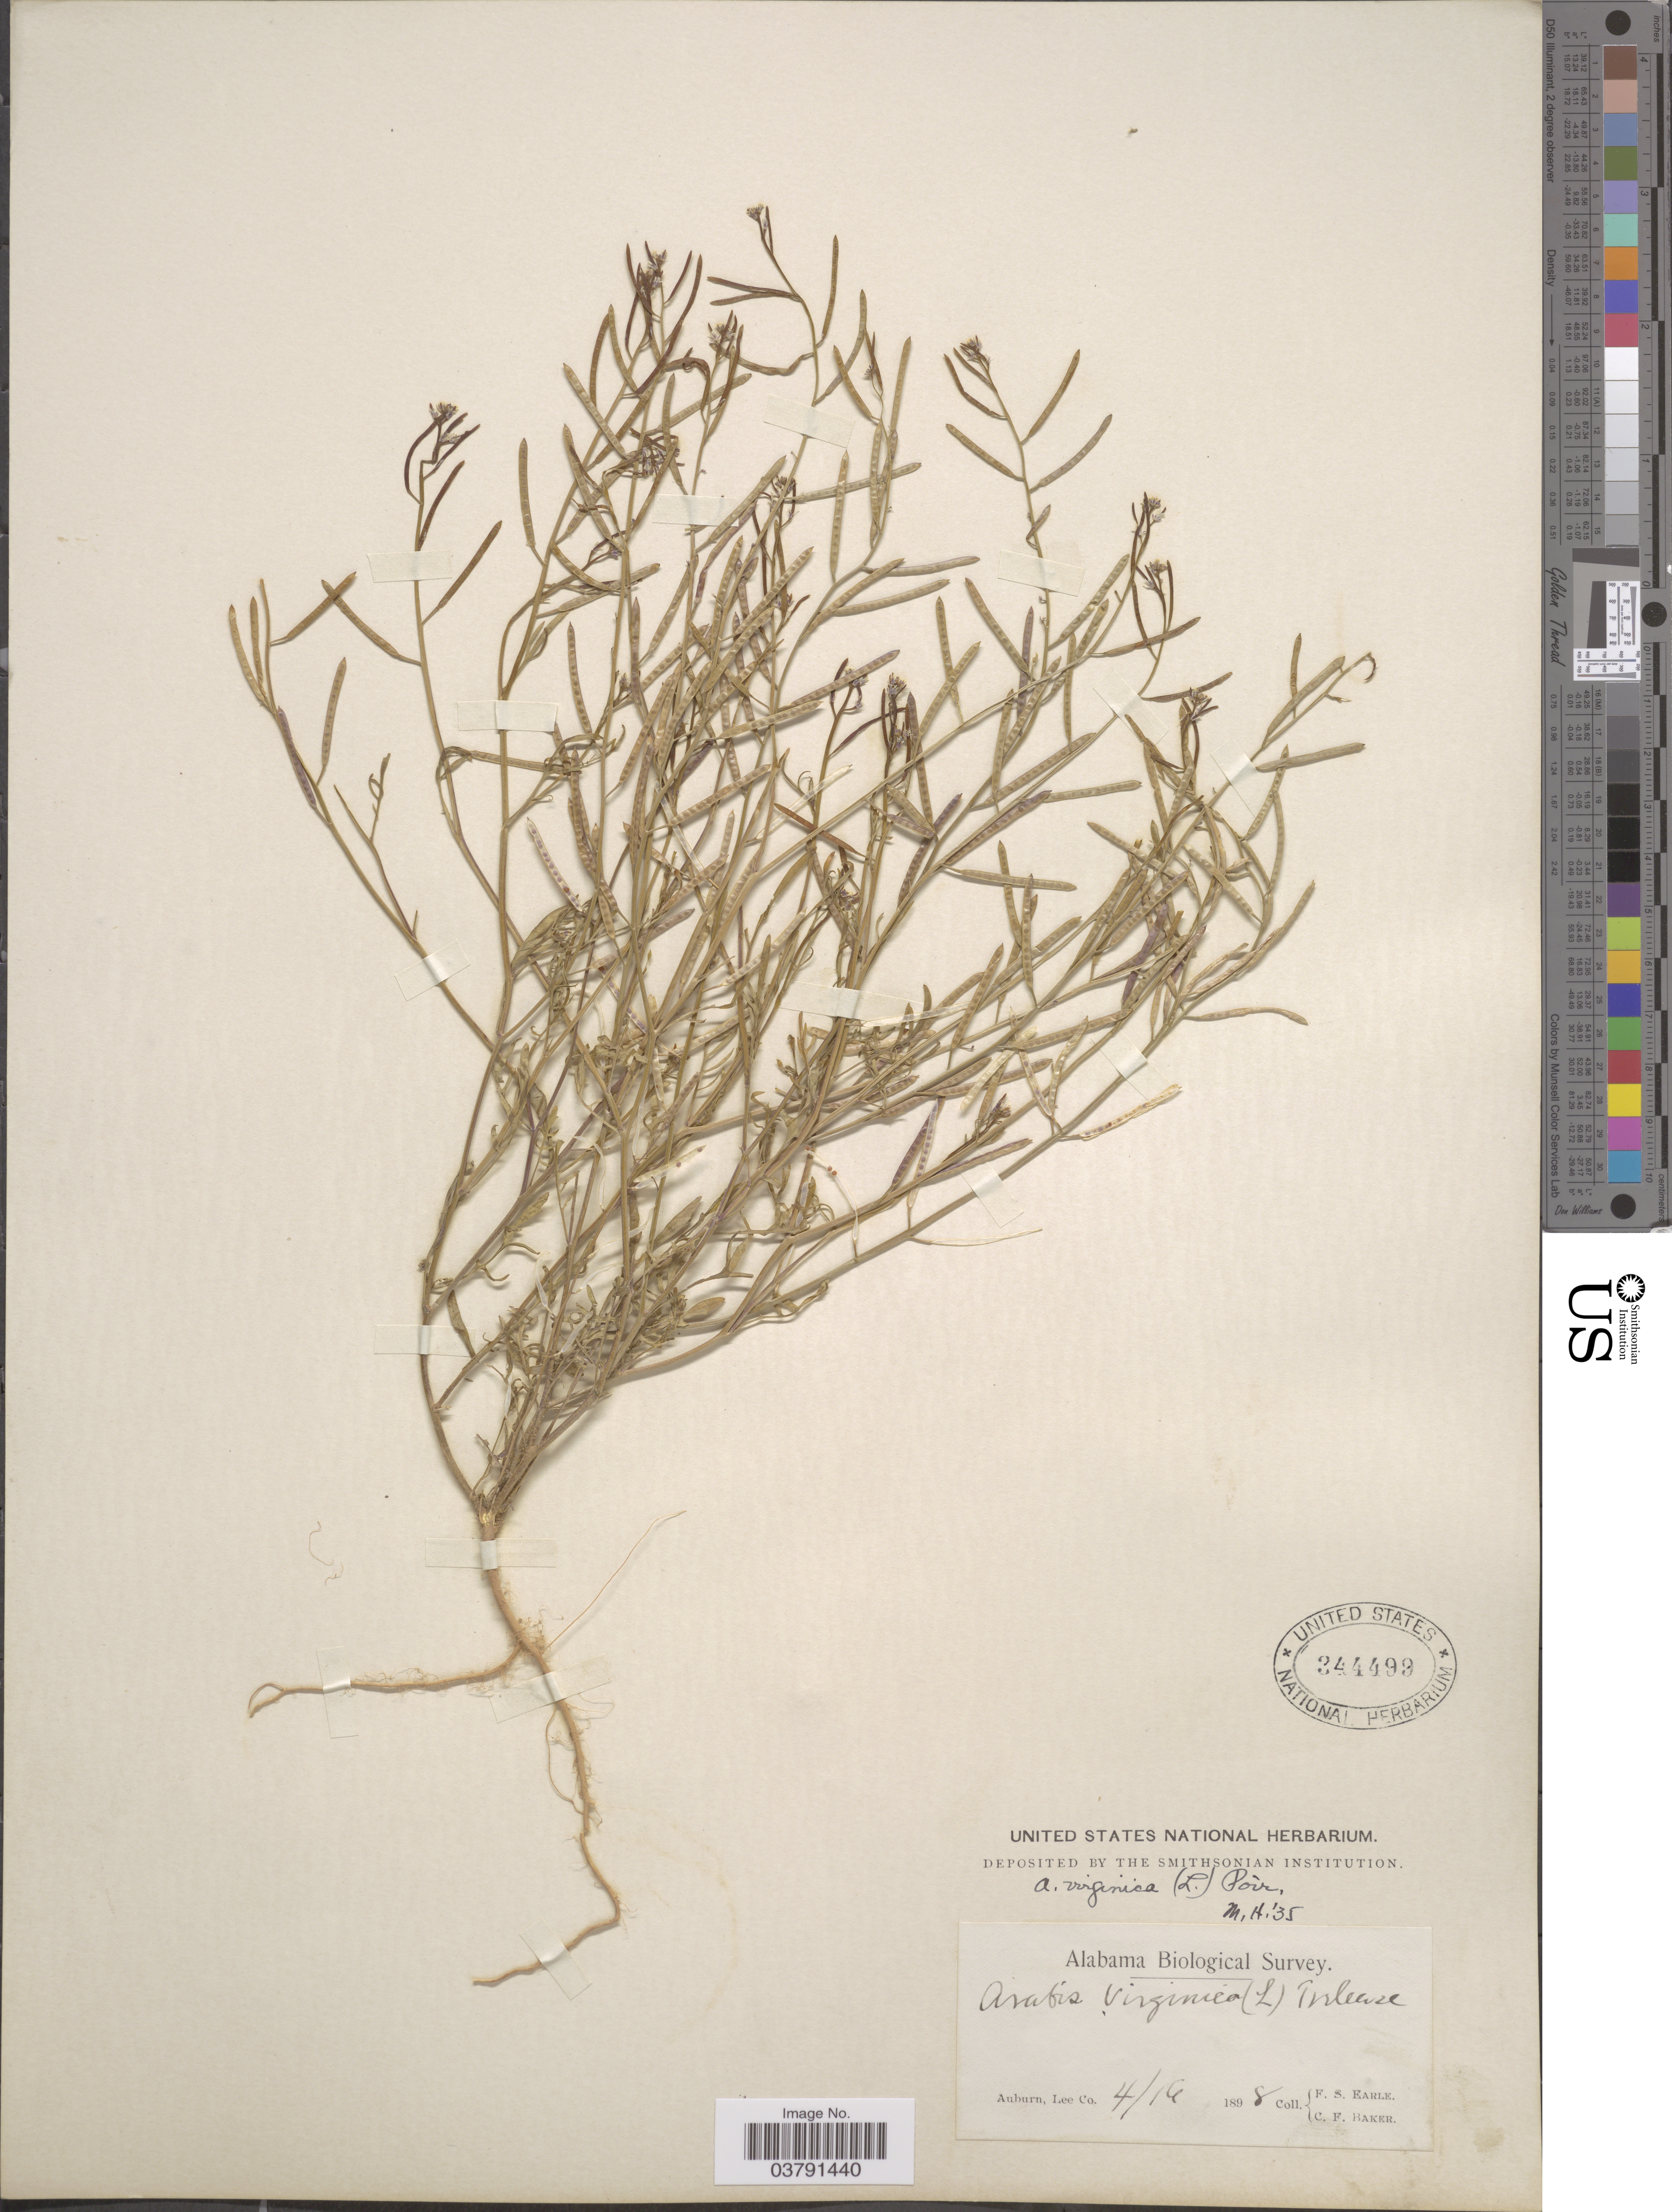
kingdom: Plantae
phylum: Tracheophyta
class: Magnoliopsida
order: Brassicales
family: Brassicaceae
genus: Planodes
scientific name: Planodes virginicum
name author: (L.) Greene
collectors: F. S. Earle & C. F. Baker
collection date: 1898-04-16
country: United States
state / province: Alabama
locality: Auburn, Lee Co.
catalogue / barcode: US 344499